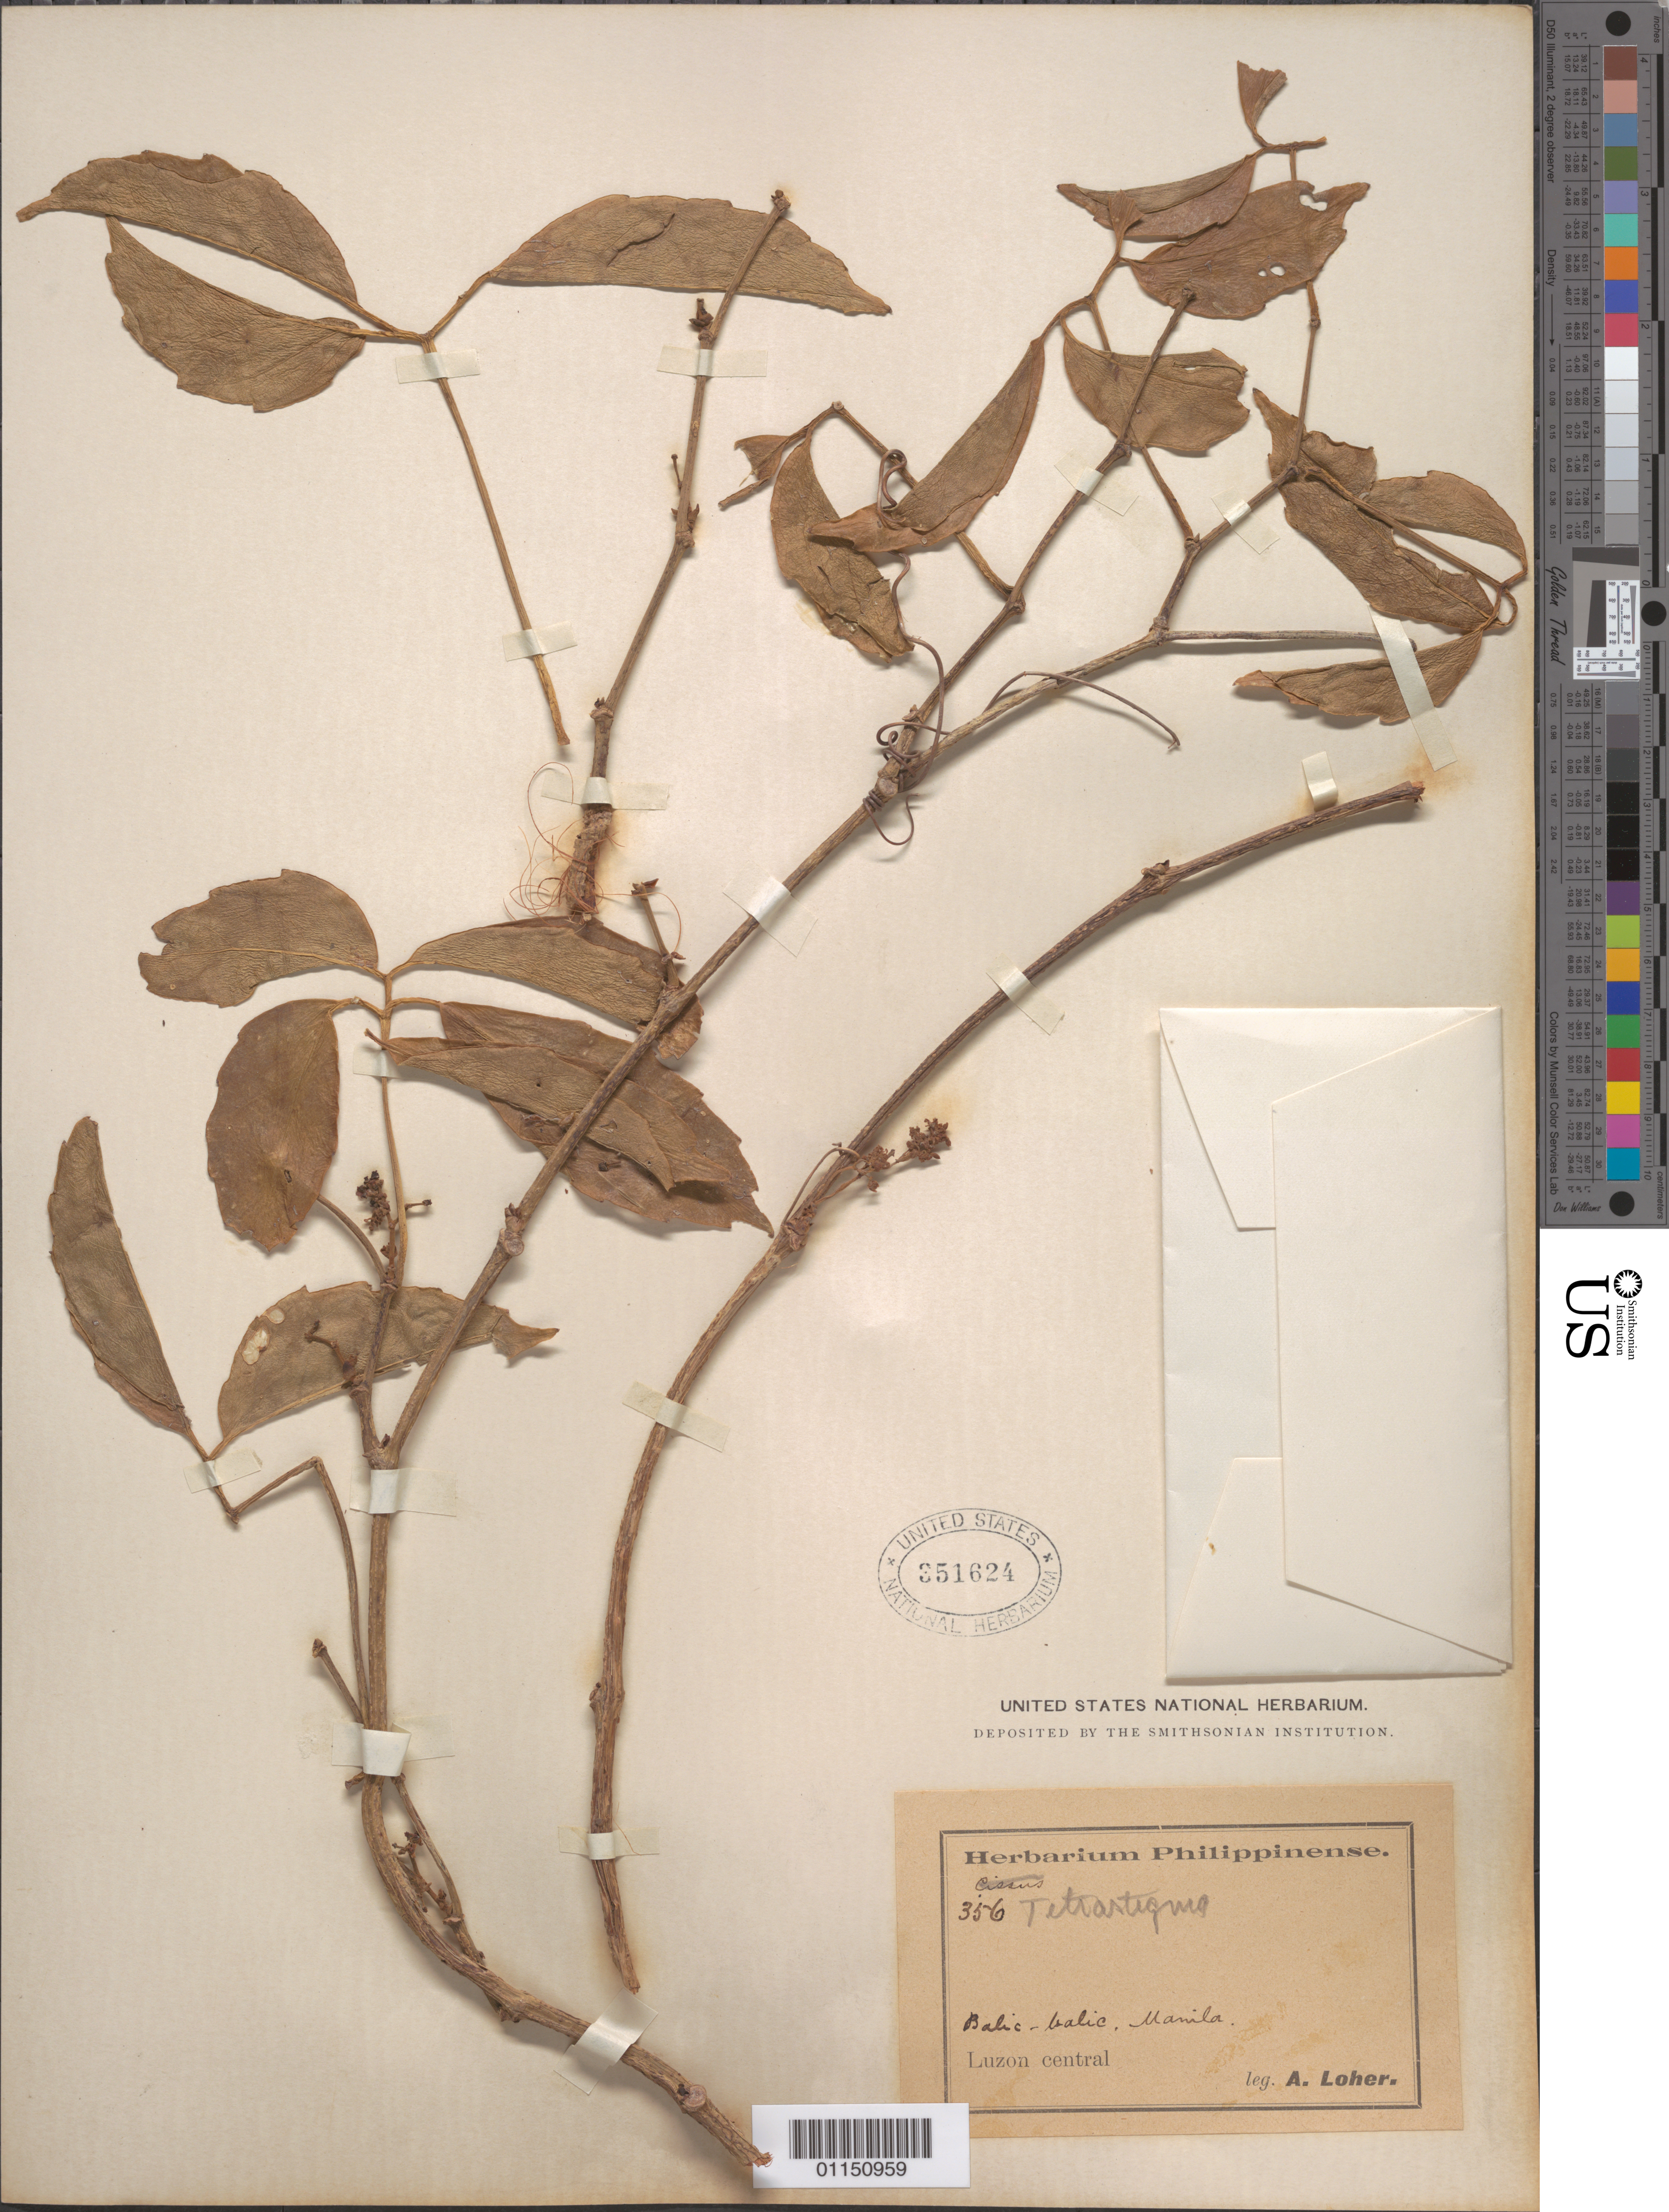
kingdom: Plantae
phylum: Tracheophyta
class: Magnoliopsida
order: Vitales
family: Vitaceae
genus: Tetrastigma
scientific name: Tetrastigma sp.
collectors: A. Loher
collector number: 356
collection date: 1891-05-03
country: Philippines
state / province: National Capital Region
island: Luzon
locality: Manila, Luzon central.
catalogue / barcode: US 351624